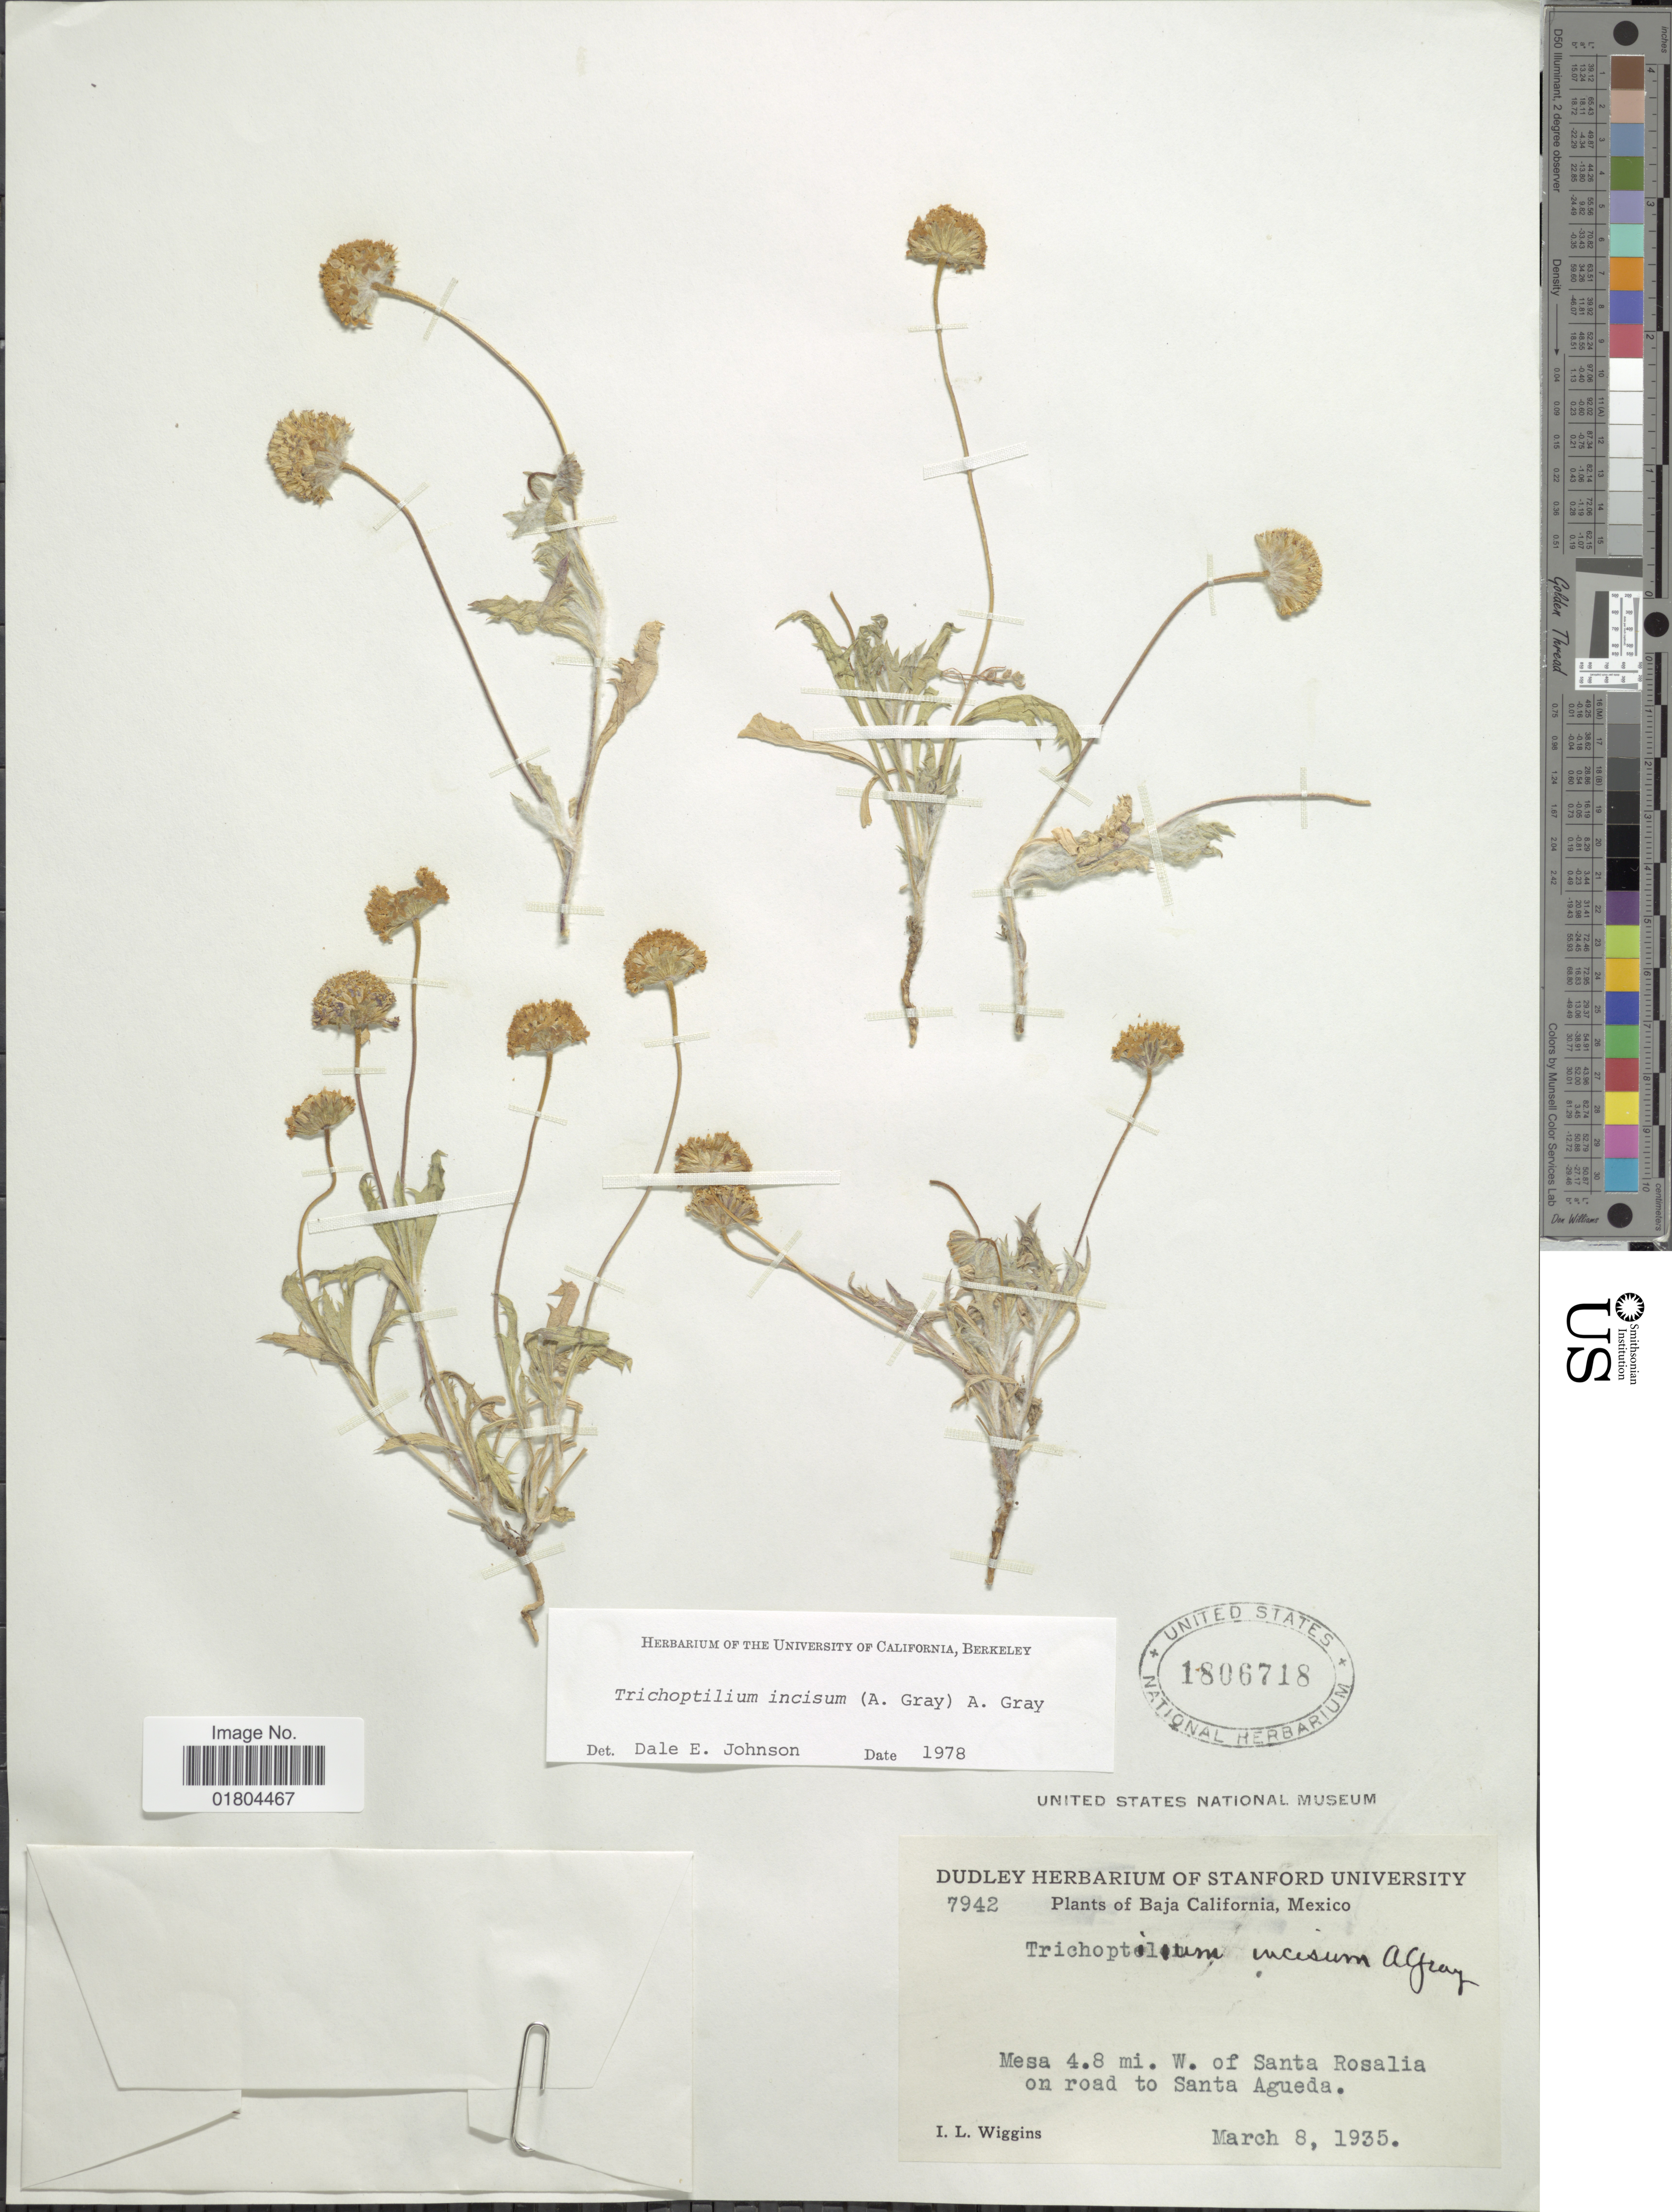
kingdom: Plantae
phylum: Tracheophyta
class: Magnoliopsida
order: Asterales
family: Asteraceae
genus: Trichoptilium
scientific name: Trichoptilium incisum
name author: (A. Gray) A. Gray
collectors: I. L. Wiggins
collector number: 7942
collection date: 1935-03-08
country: Mexico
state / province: Baja California Sur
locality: Mesa 4.8 mi. W. of Santa Rosalia on road to Santa Agueda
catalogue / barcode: US 1806718